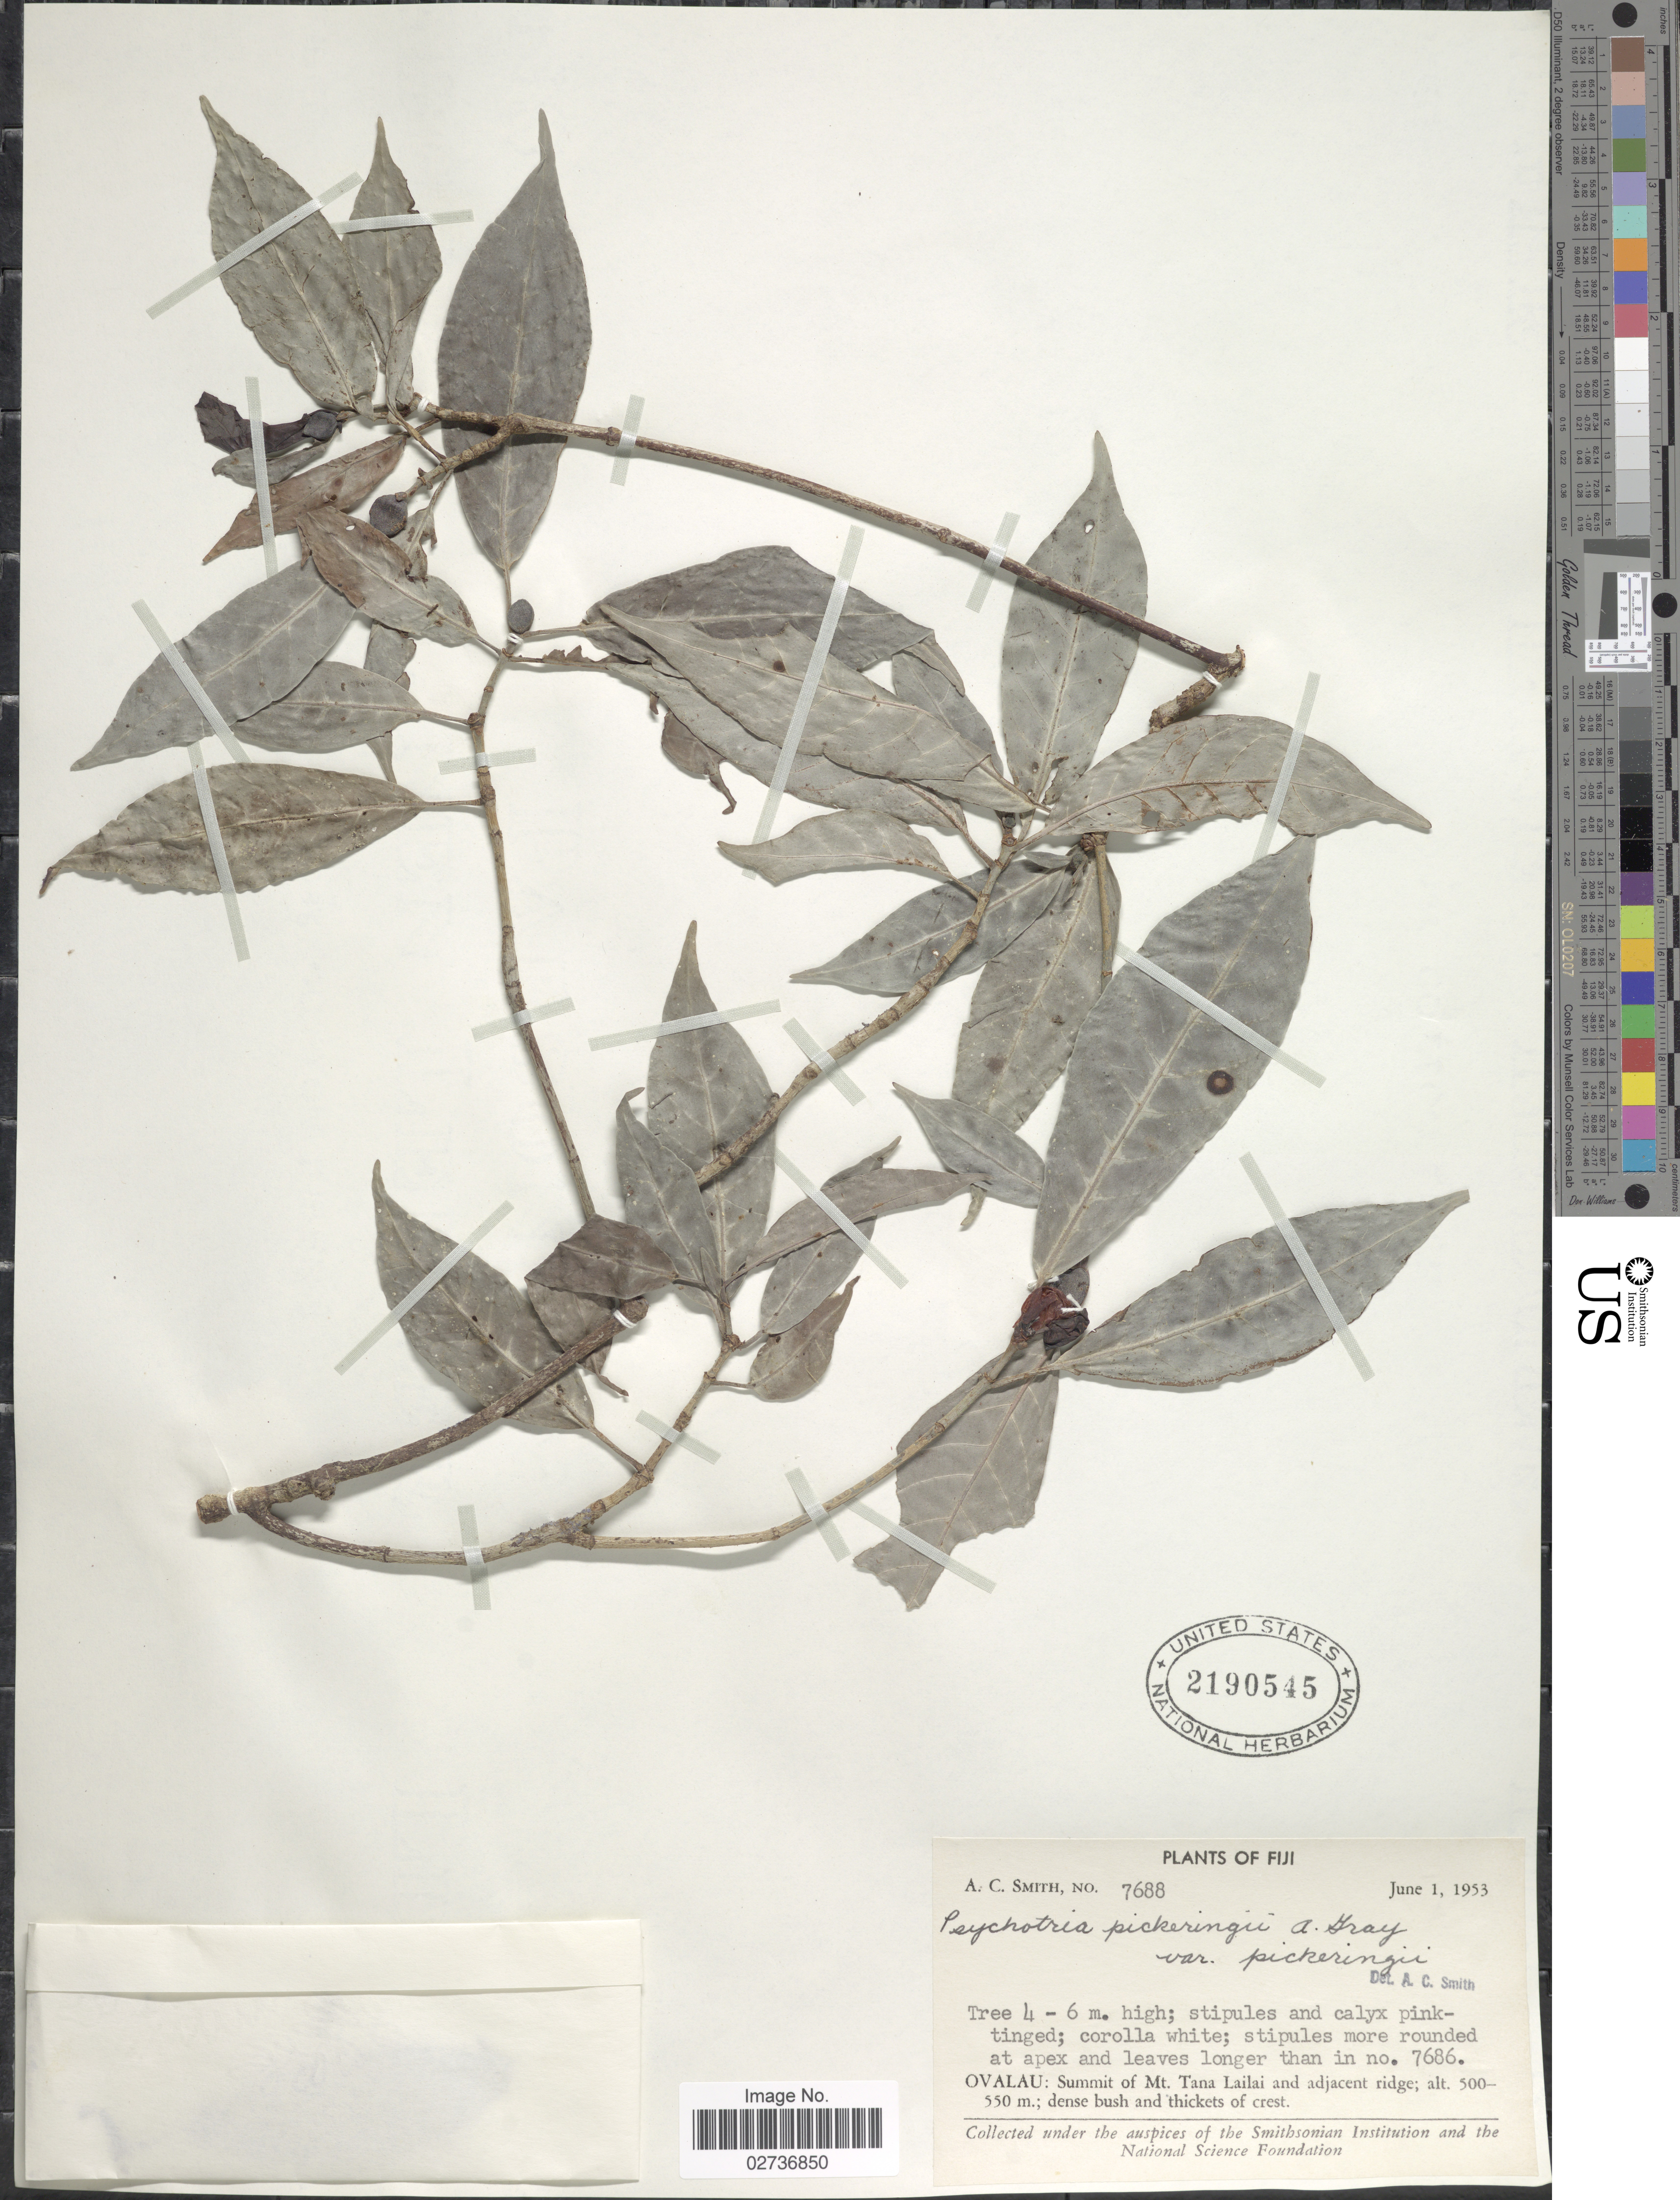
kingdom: Plantae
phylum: Tracheophyta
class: Magnoliopsida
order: Gentianales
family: Rubiaceae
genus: Psychotria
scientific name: Psychotria pickeringii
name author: A. Gray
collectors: A. C. Smith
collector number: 7688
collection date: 1953-06-01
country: Fiji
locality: Ovalau: Summit of Mt. Tana Lailai and adjacent ridge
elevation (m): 500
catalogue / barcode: US 2190545